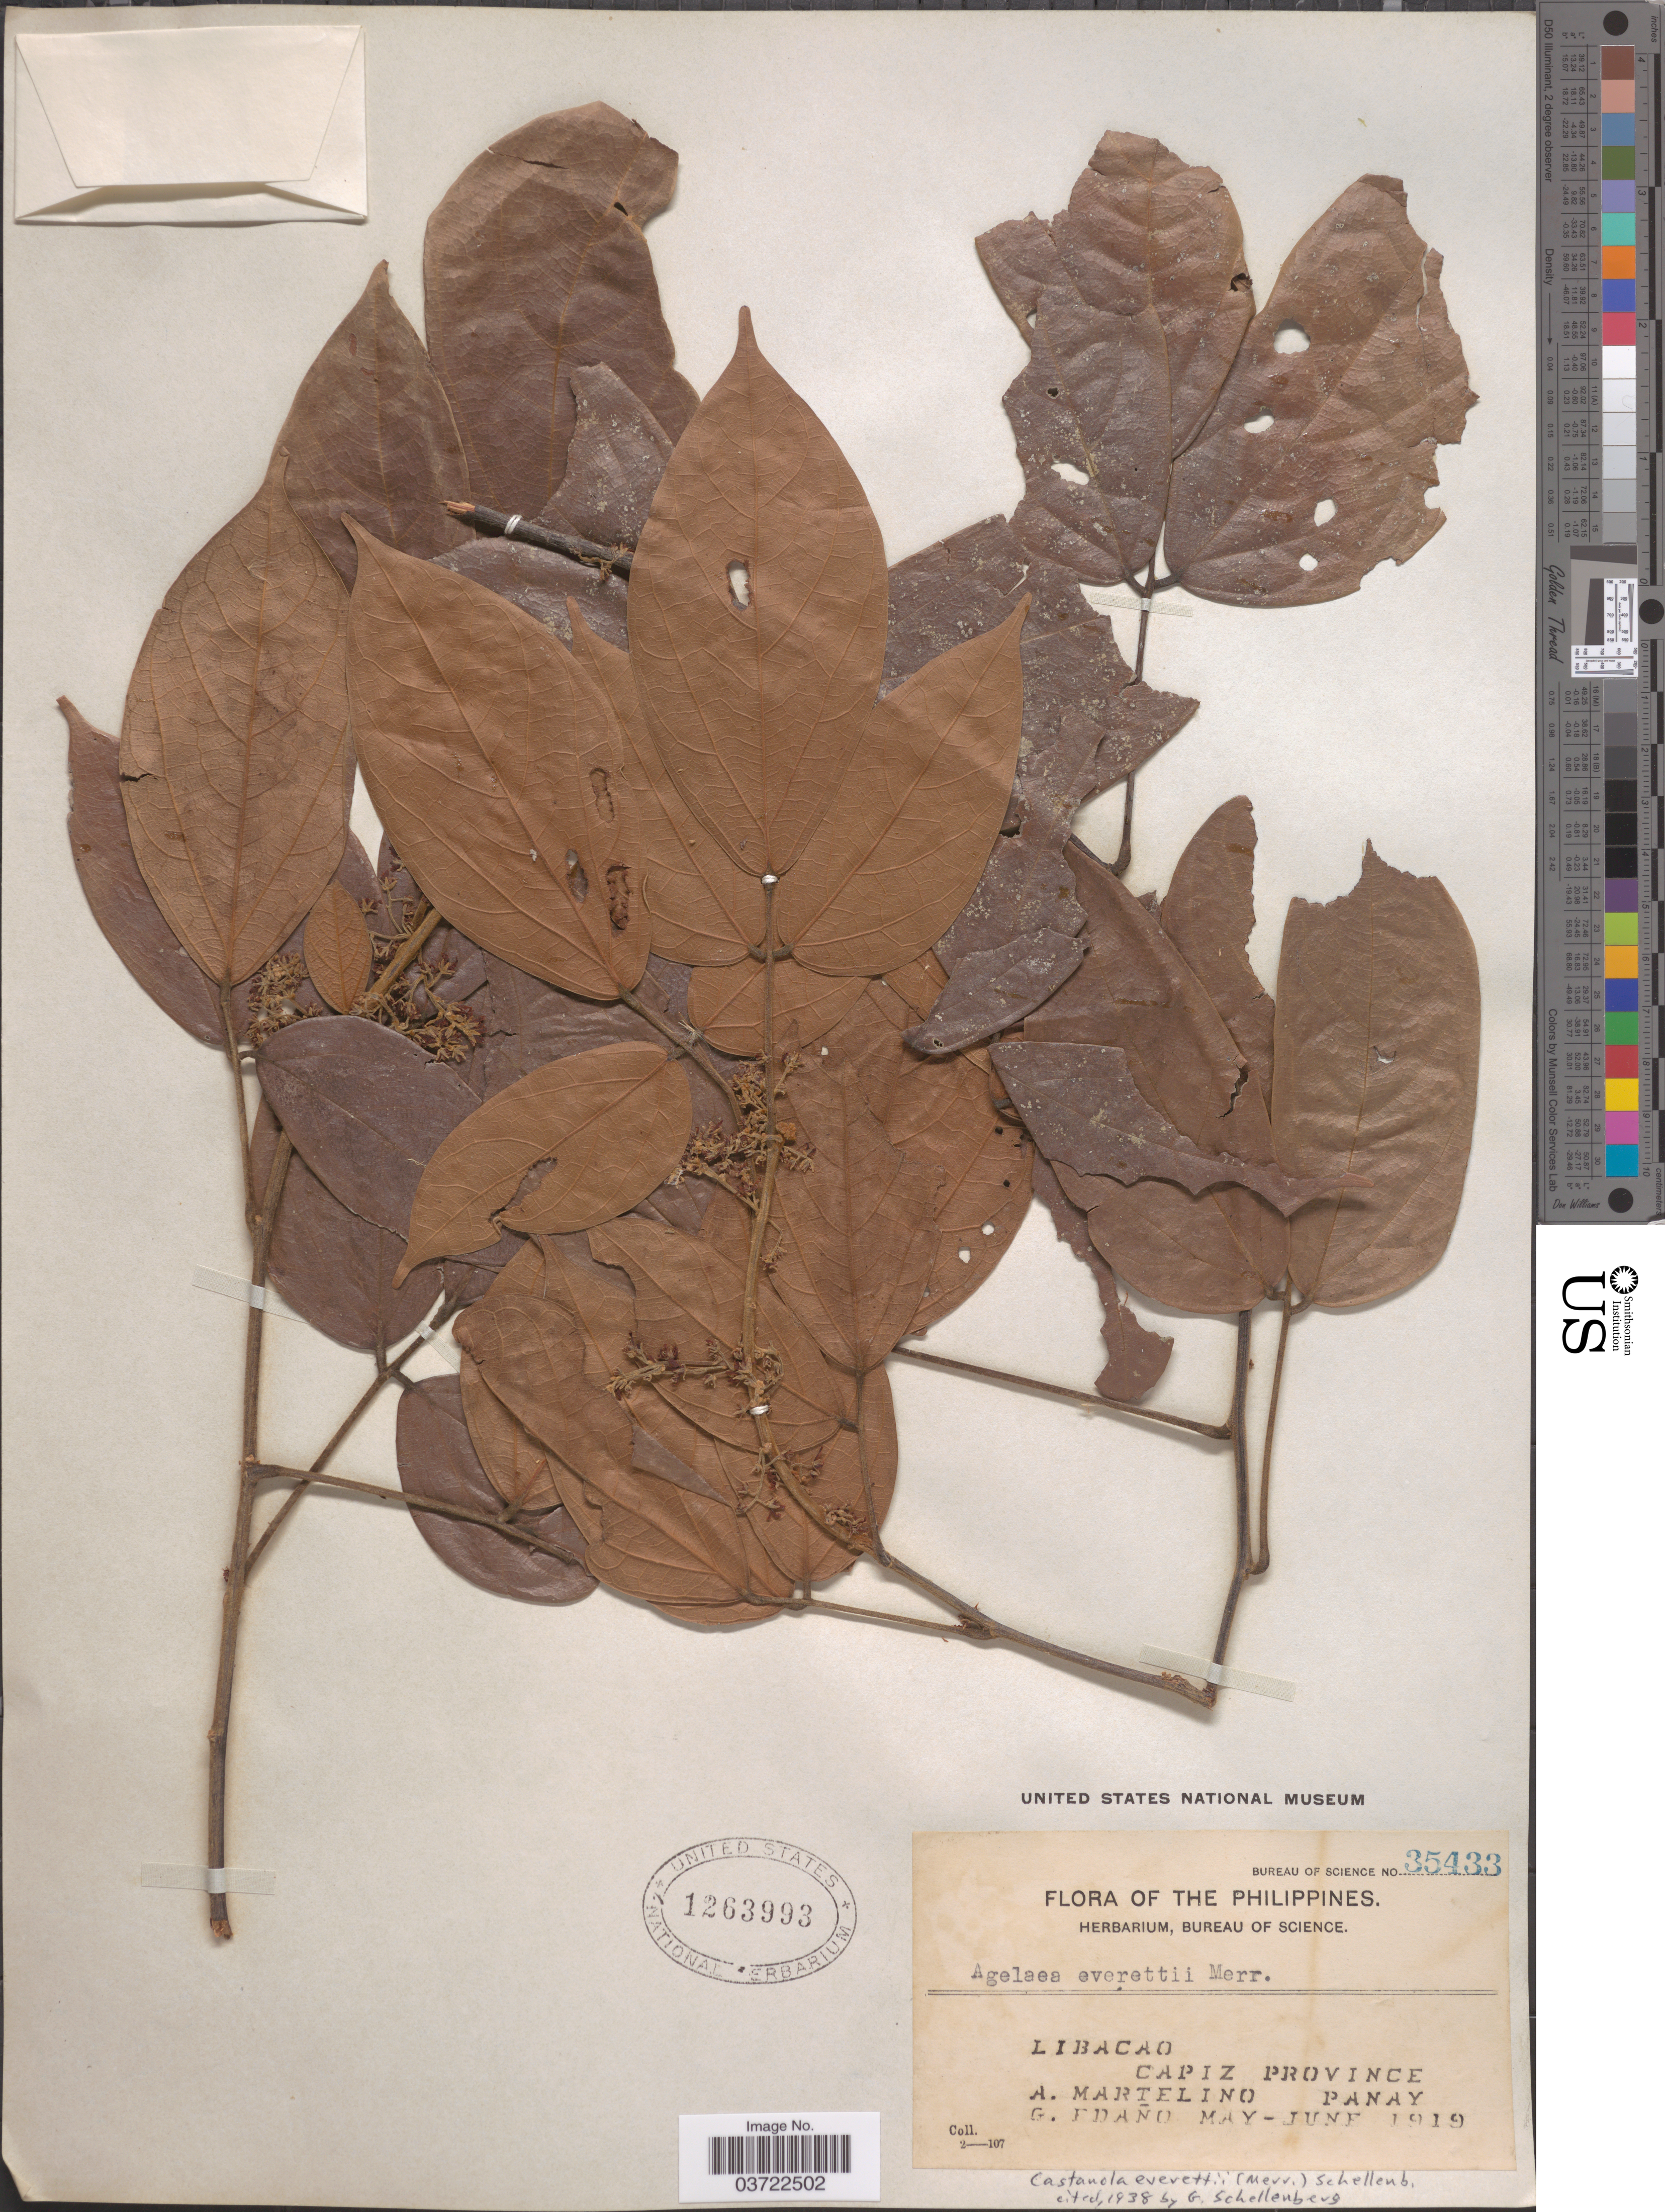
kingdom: Plantae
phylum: Tracheophyta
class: Magnoliopsida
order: Oxalidales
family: Connaraceae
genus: Agelaea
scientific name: Agelaea borneensis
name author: (Hook. f.) Merr.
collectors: A. Martelino & G. Edaño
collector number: Bureau of Science 35433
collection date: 1919-05/1919-06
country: Philippines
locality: Libacao, Capiz Province, Panay.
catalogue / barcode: US 1263993